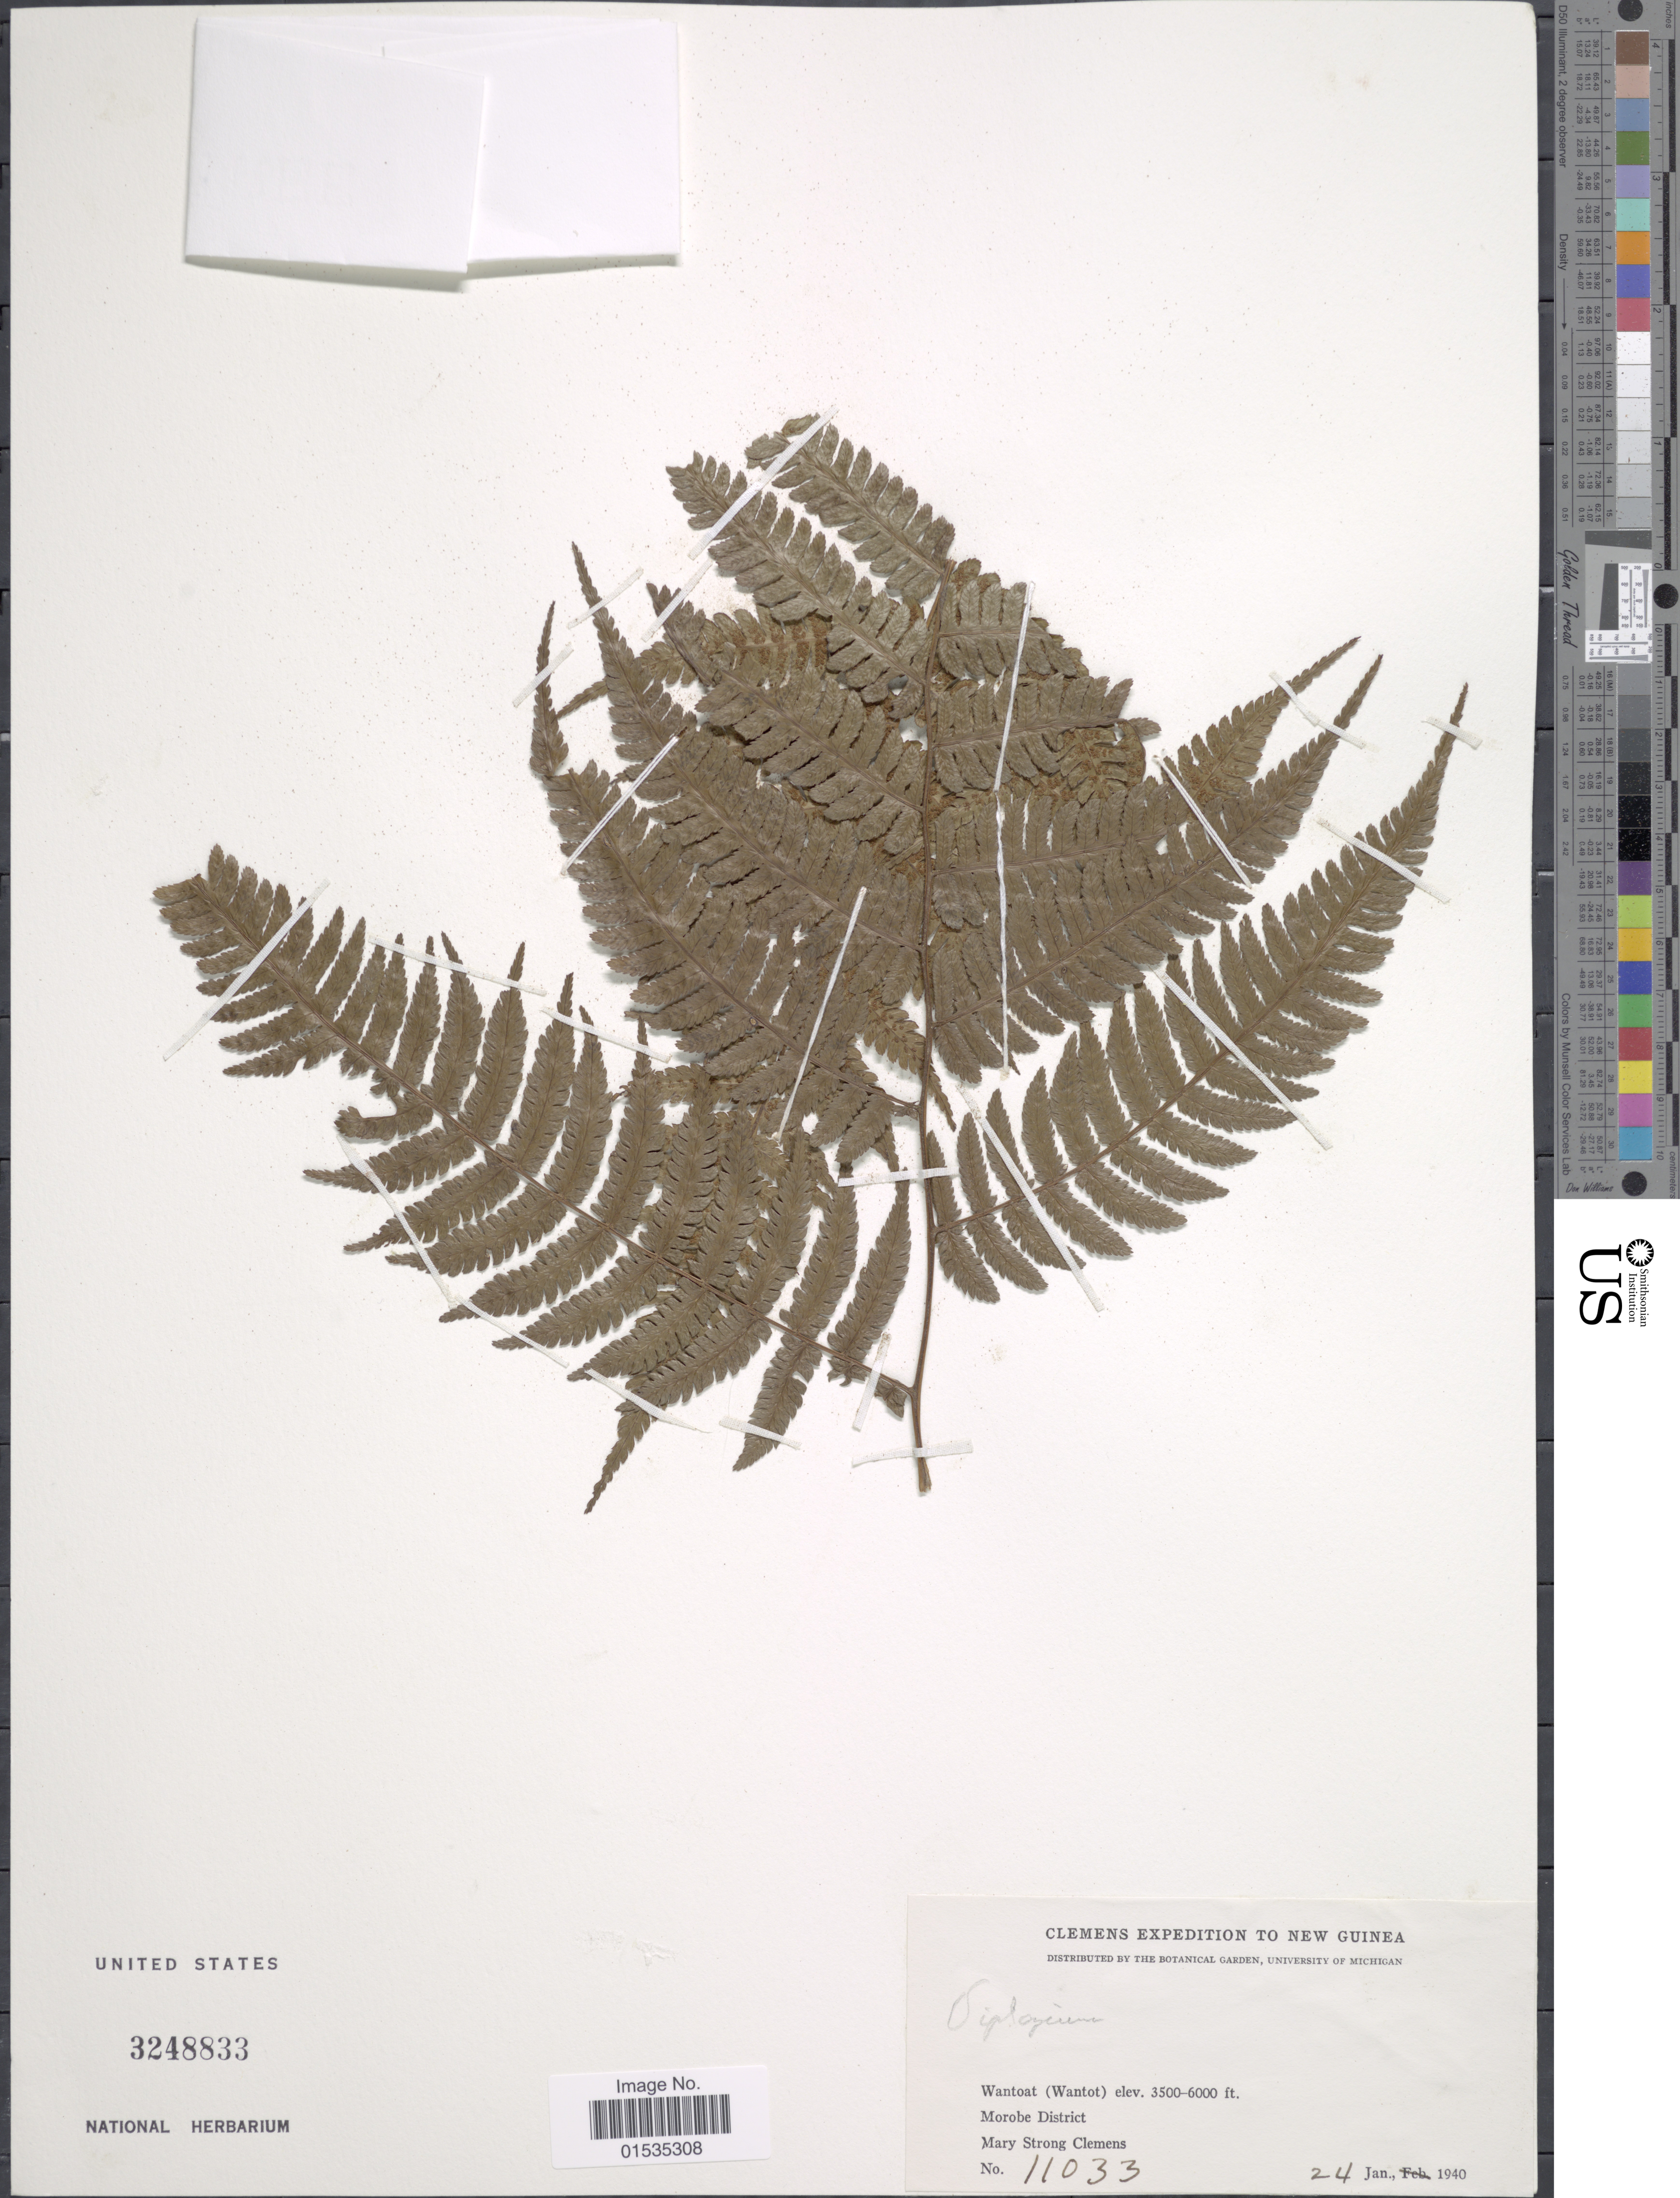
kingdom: Plantae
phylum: Tracheophyta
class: Polypodiopsida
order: Polypodiales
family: Athyriaceae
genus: Diplazium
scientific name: Diplazium sp.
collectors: M. S. Clemens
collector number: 11033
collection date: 1940-01-24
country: Papua New Guinea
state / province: Morobe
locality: Wantoat (Wantot), Morobe District, New Guinea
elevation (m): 1067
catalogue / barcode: US 3248833